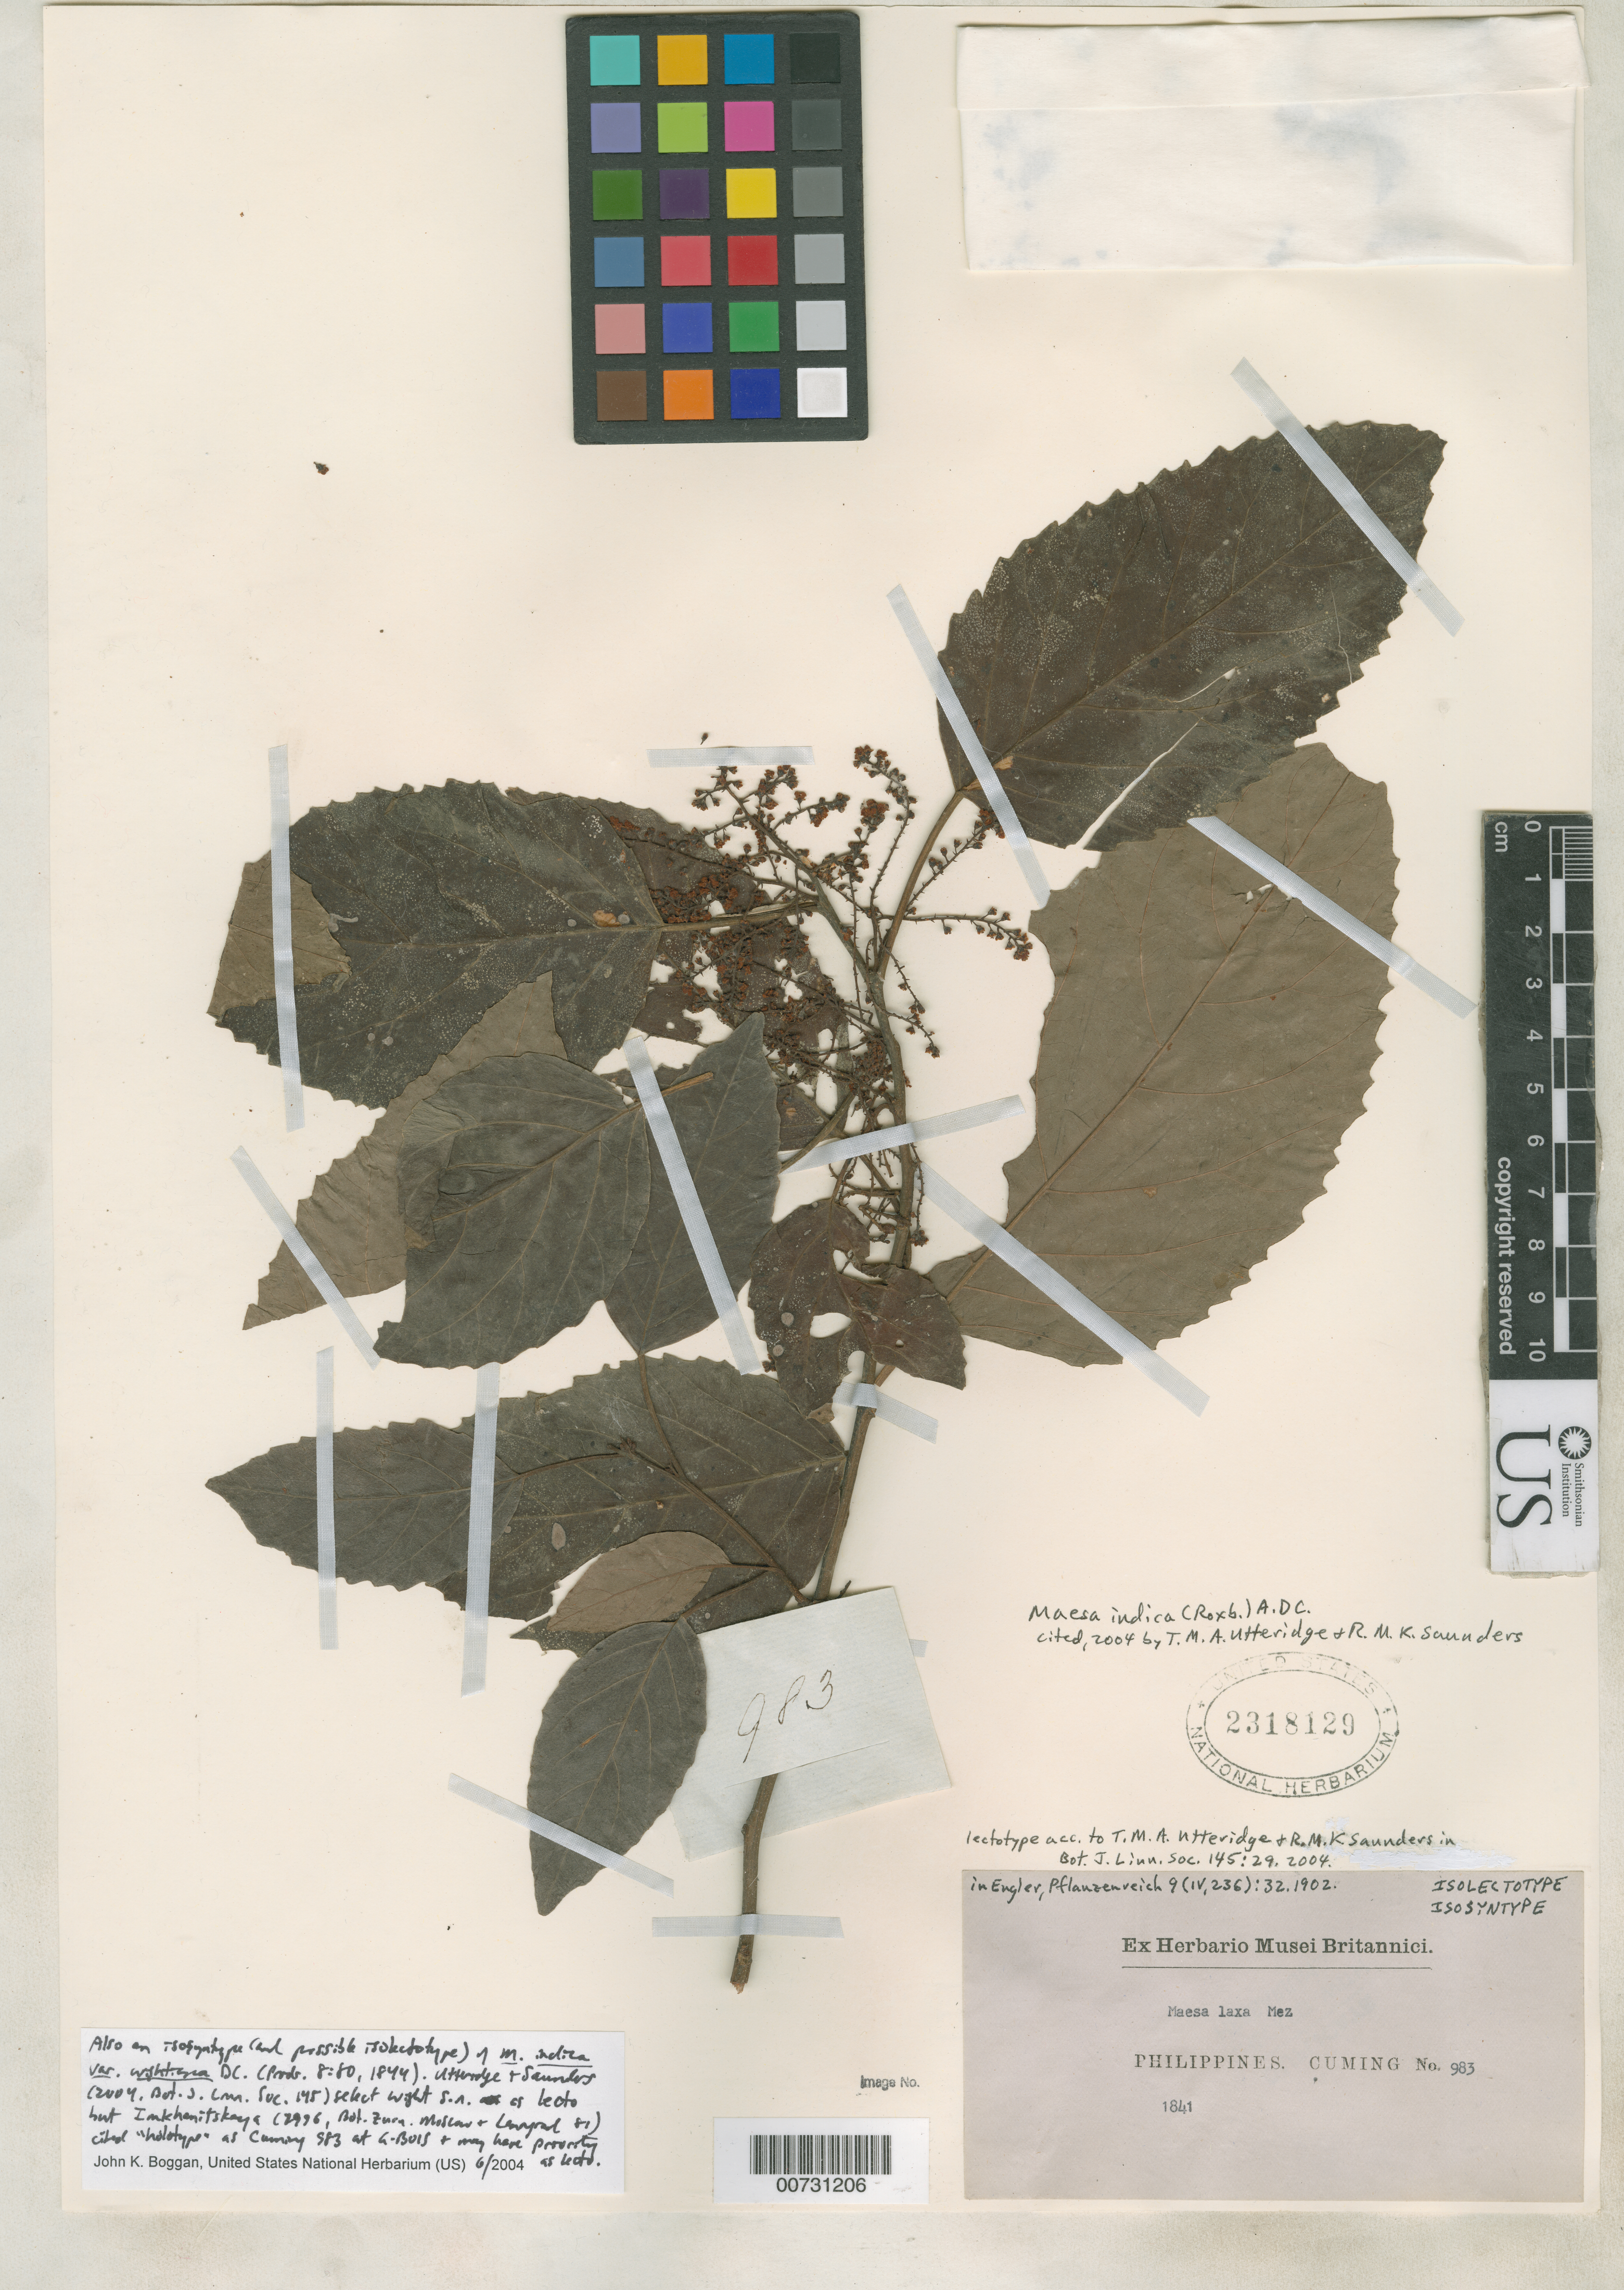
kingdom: Plantae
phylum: Tracheophyta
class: Magnoliopsida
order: Ericales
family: Primulaceae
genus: Maesa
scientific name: Maesa indica var. wightiana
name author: A. DC. in DC.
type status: Isosyntype; Isolectotype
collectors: H. Cuming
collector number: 983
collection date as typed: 1841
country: Philippines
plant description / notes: Cited 2004 by Utteridge & Saunders, Bot. J. Linn. Soc. (Wight s.n. selected as lectotype, but but earlier citation of Cuming 983 as "holotype" at G-BOIS by Imkhanitskaya 1996, Bot. Zurn. 81: 72-82 may have priority as effective lectotypification.); Also an isolectotype of Maesa laxa Mez.; Also an isosyntype (and possible isolectotype) of Maesa indica var. wightiana A. DC.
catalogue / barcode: US 2318129